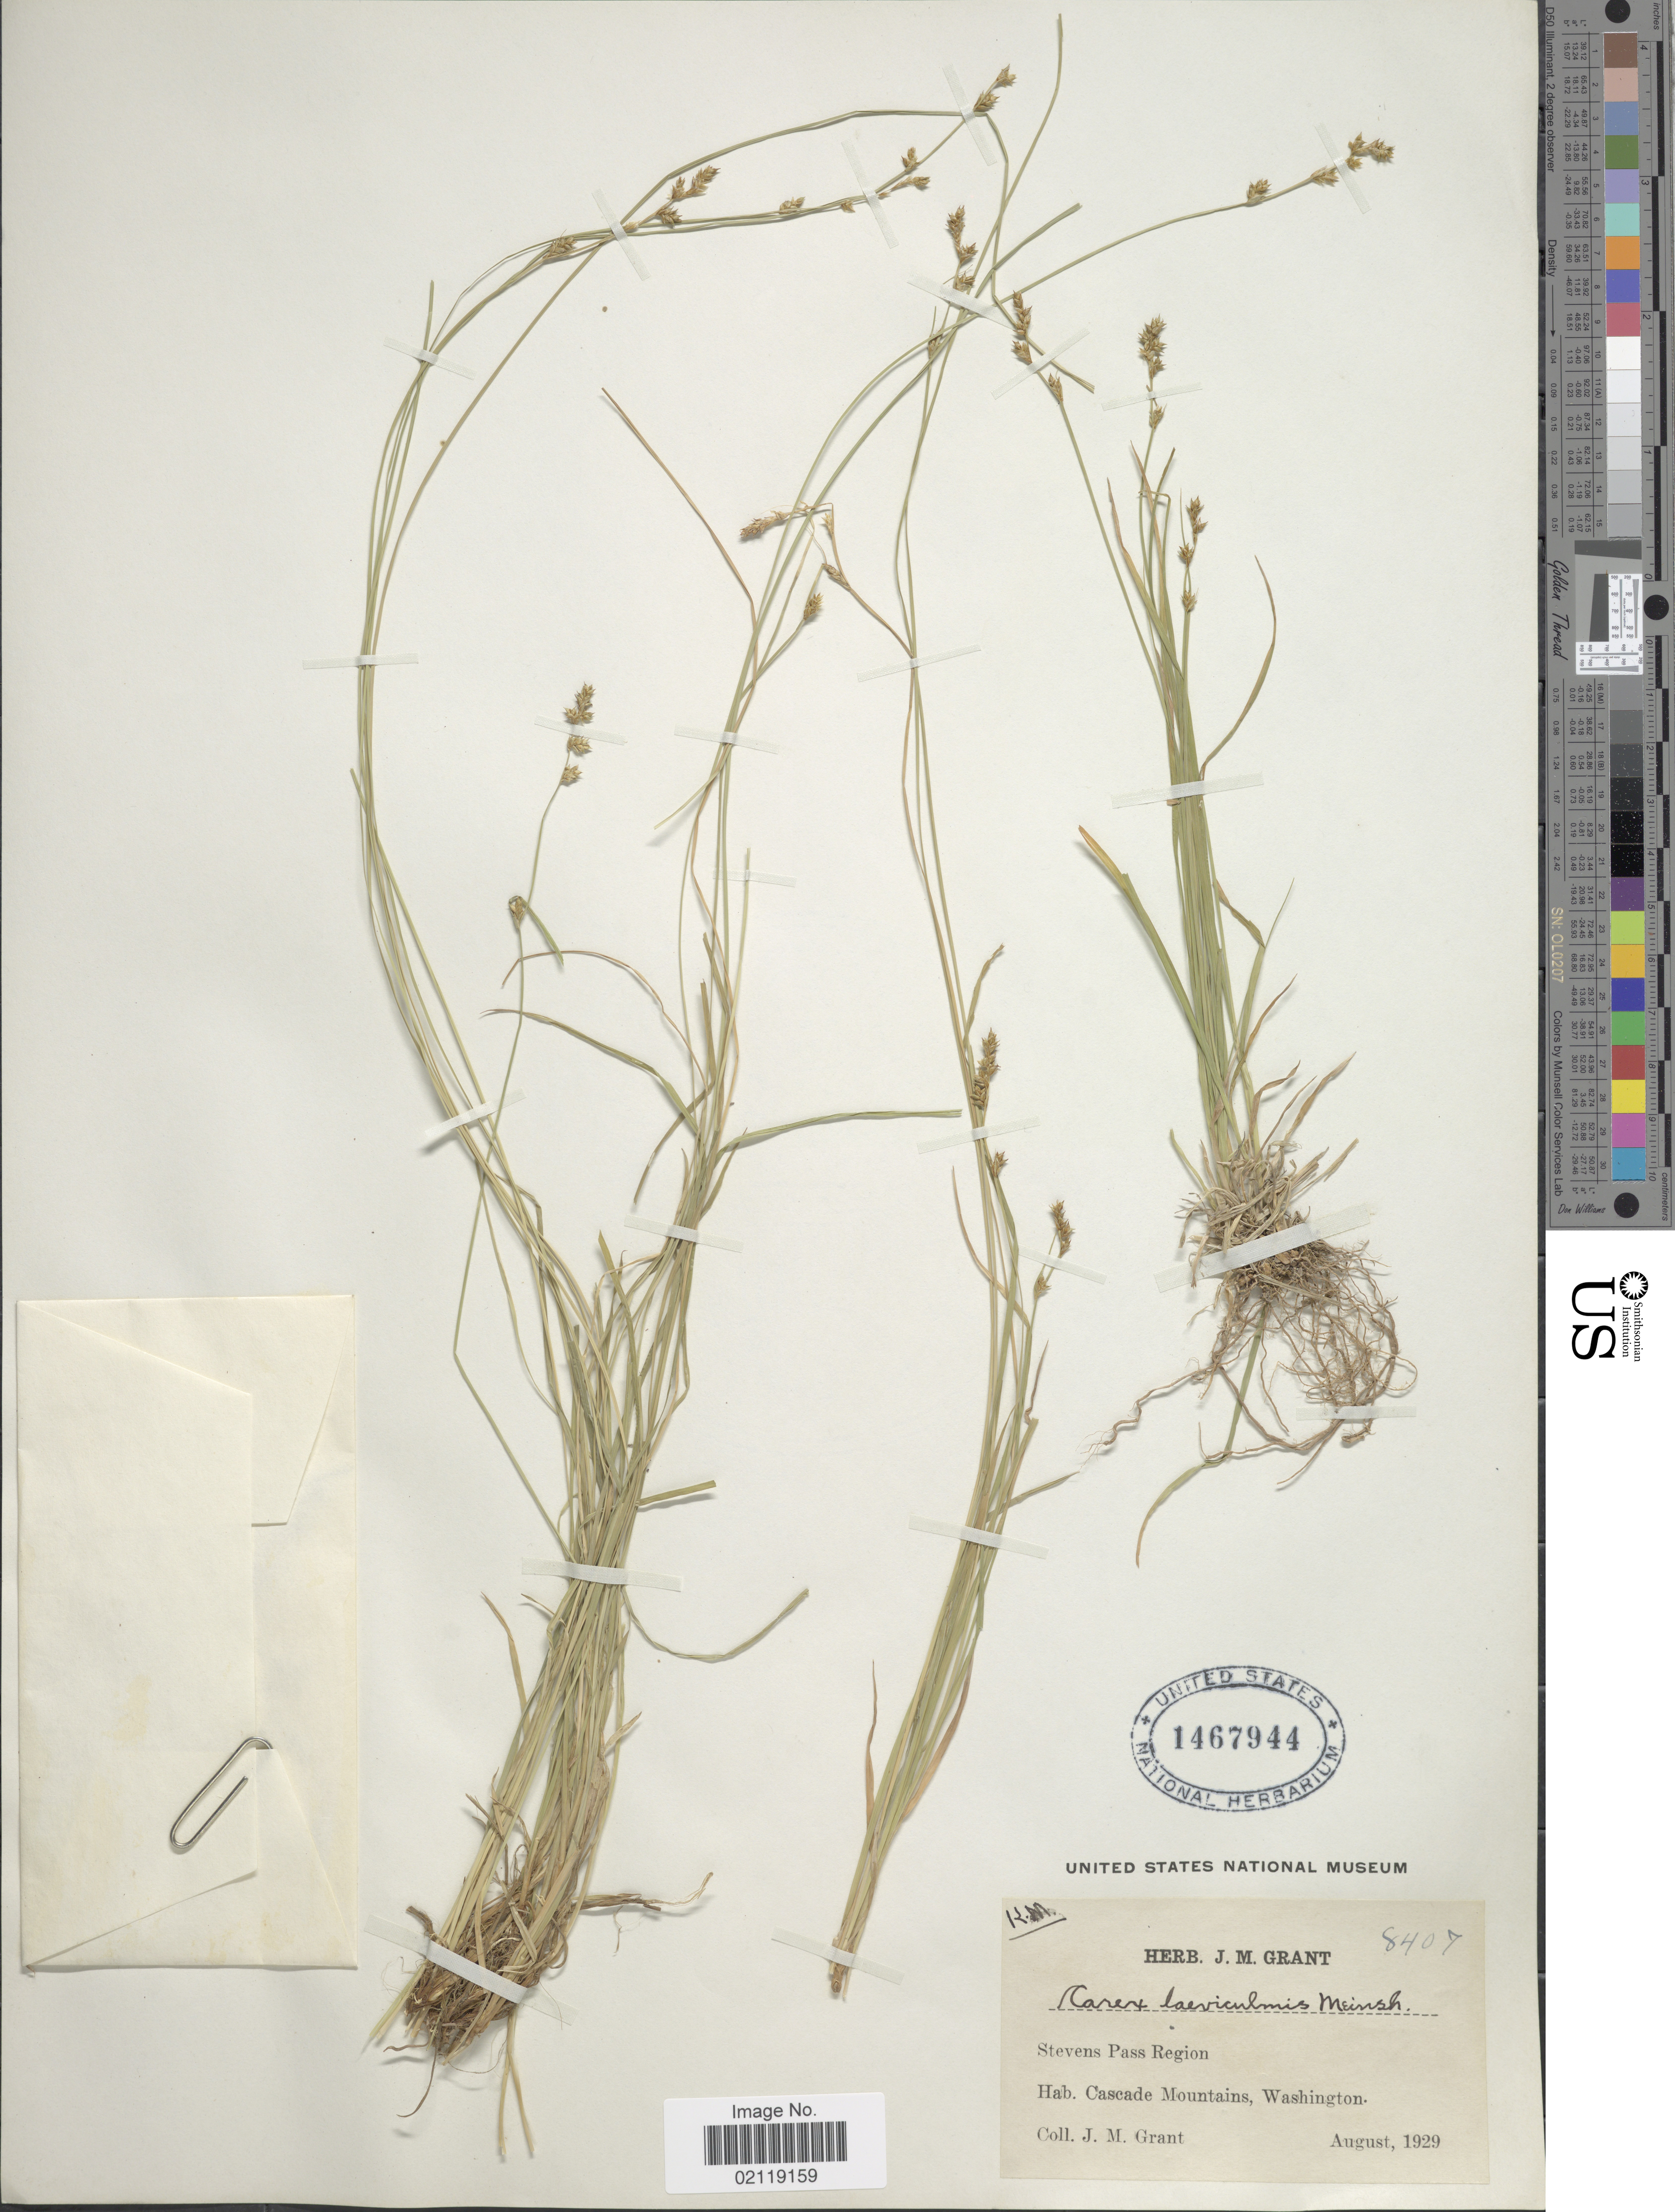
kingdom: Plantae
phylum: Tracheophyta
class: Liliopsida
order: Poales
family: Cyperaceae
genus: Carex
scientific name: Carex laeviculmis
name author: Meinsh.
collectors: J. M. Grant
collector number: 8407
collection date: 1929-08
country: United States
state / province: Washington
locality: Stevens Pass Region. Cascade Mountains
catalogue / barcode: US 1467944